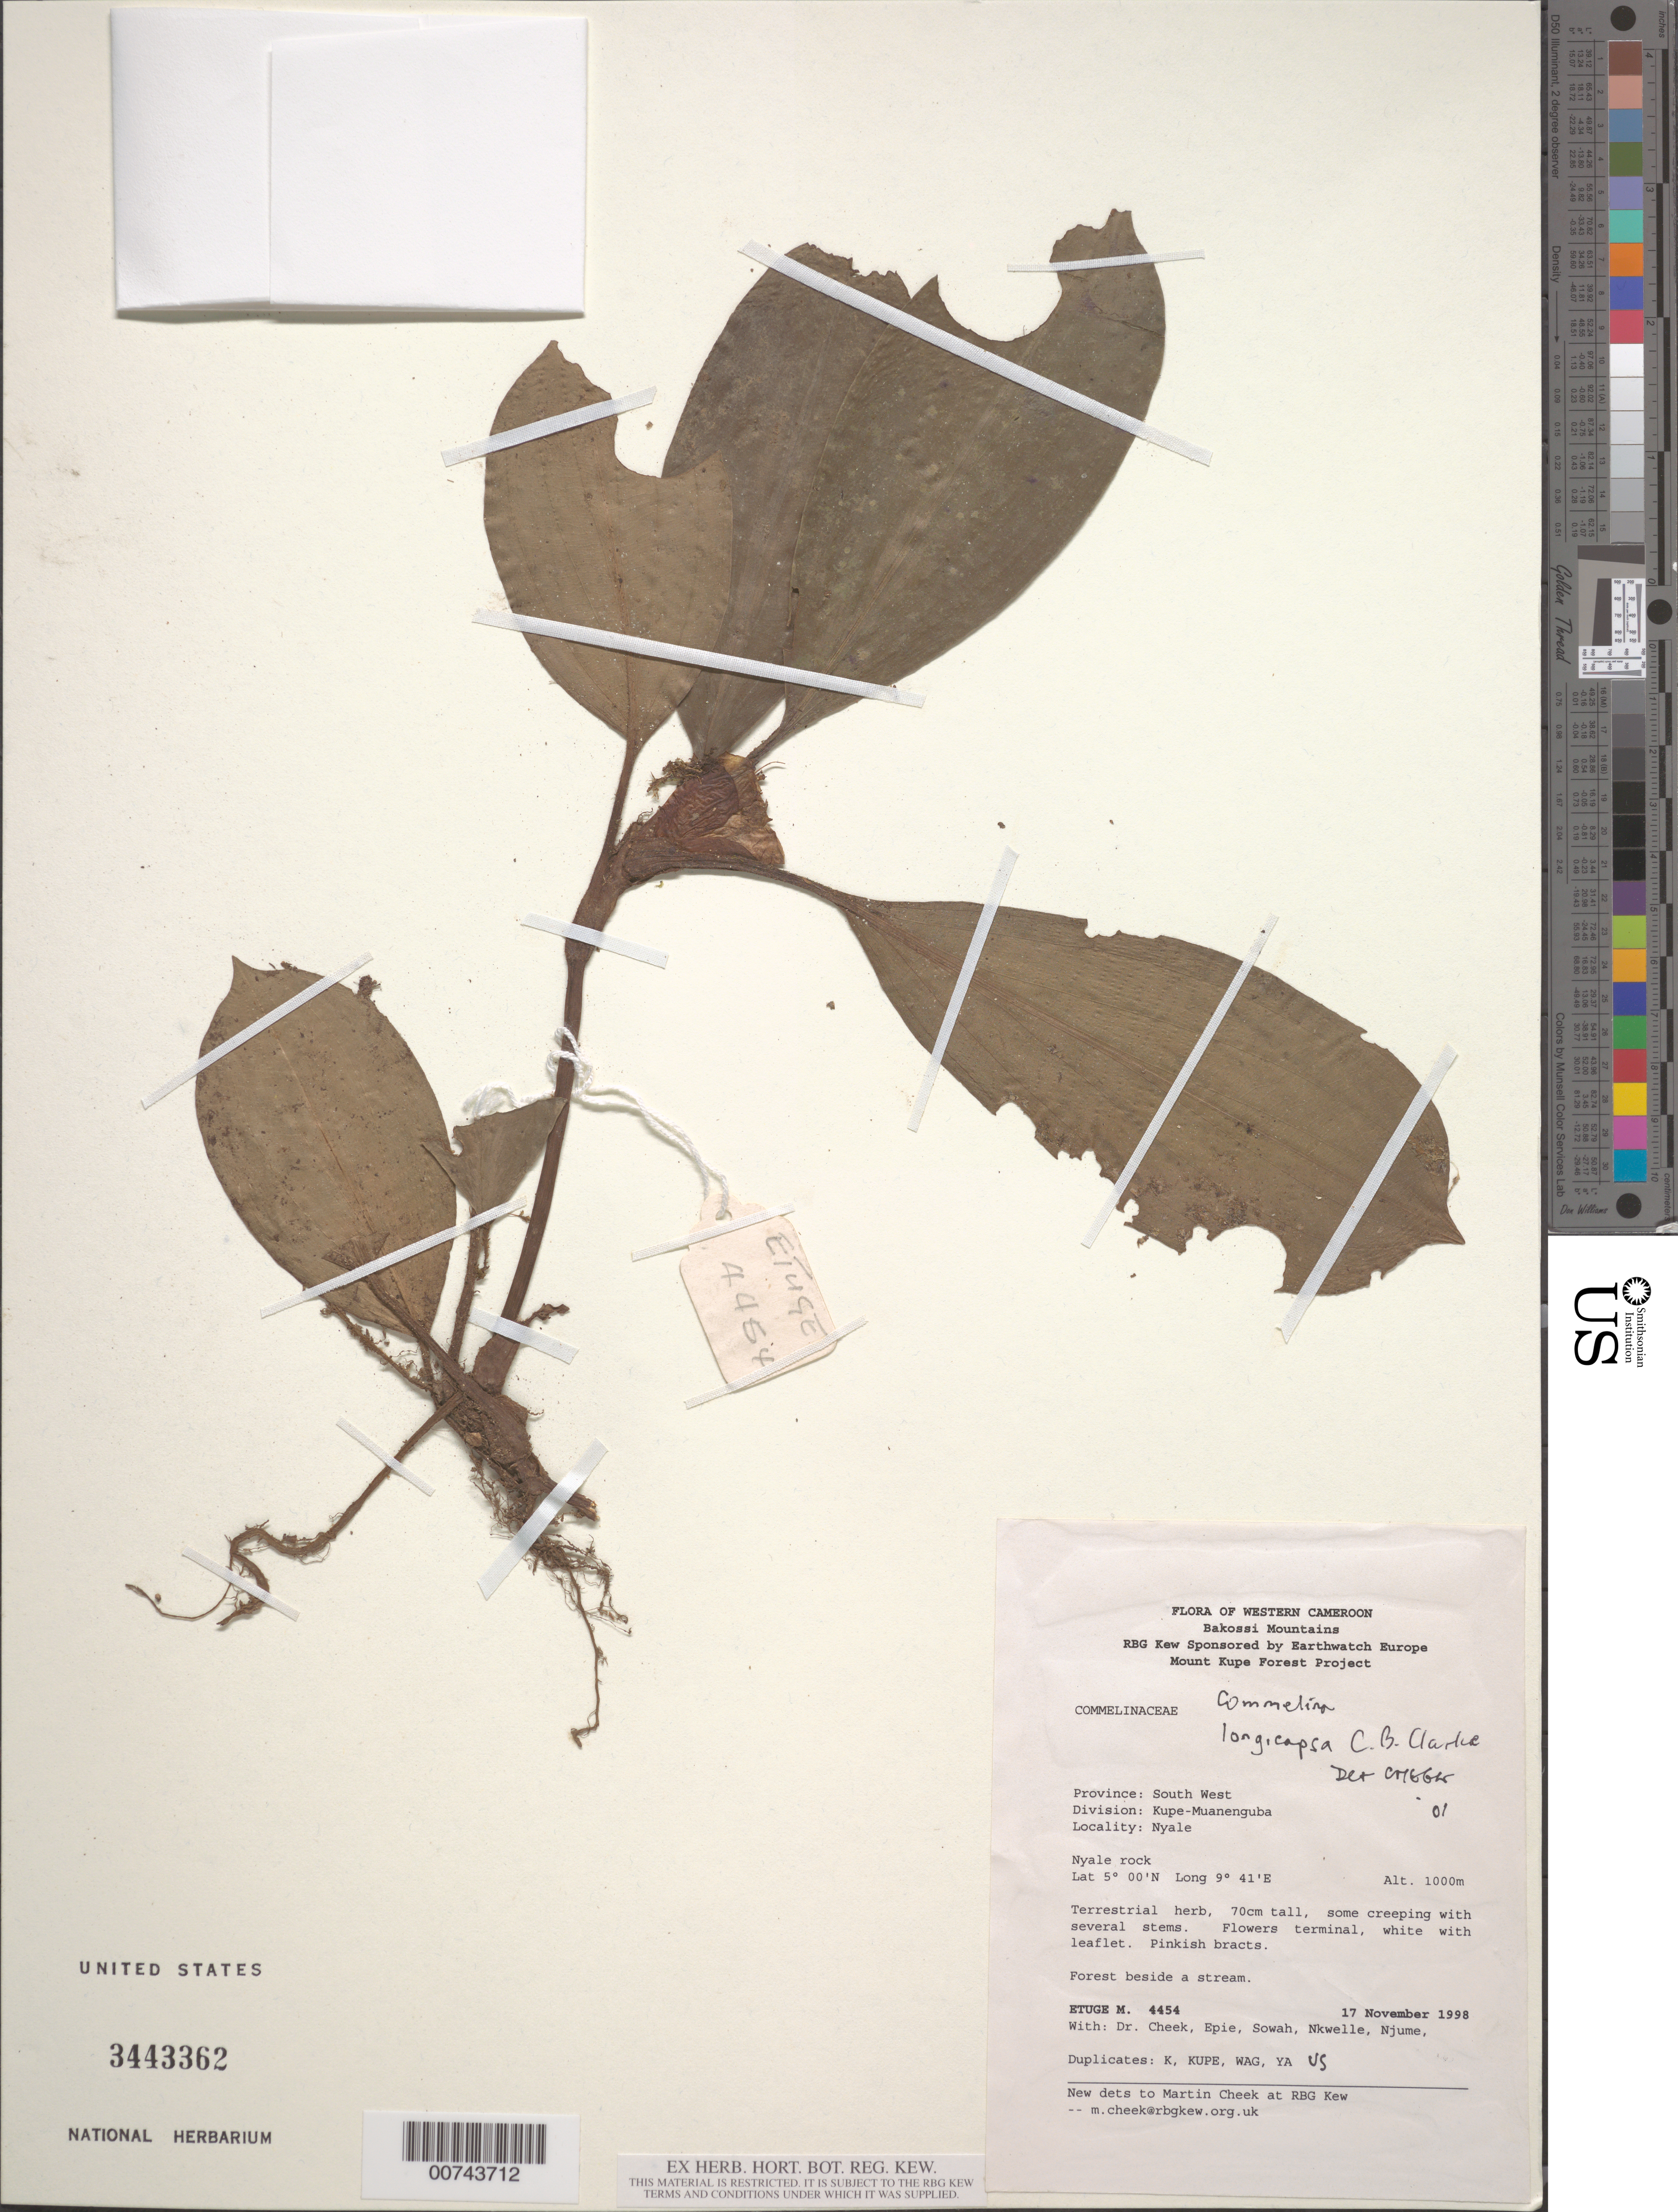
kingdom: Plantae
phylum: Tracheophyta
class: Liliopsida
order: Commelinales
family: Commelinaceae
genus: Commelina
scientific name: Commelina longicapsa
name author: C.B. Clarke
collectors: M. Etuge, M. Cheek, -. Nkwelle, E. Epie, M. Acosta Solis & -- Njume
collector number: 4454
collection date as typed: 17 Nov 1998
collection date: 1998-11-17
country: Cameroon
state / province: Sud-Ouest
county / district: Kupe-Muanenguba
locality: Nyale Rock.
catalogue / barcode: US 3443362